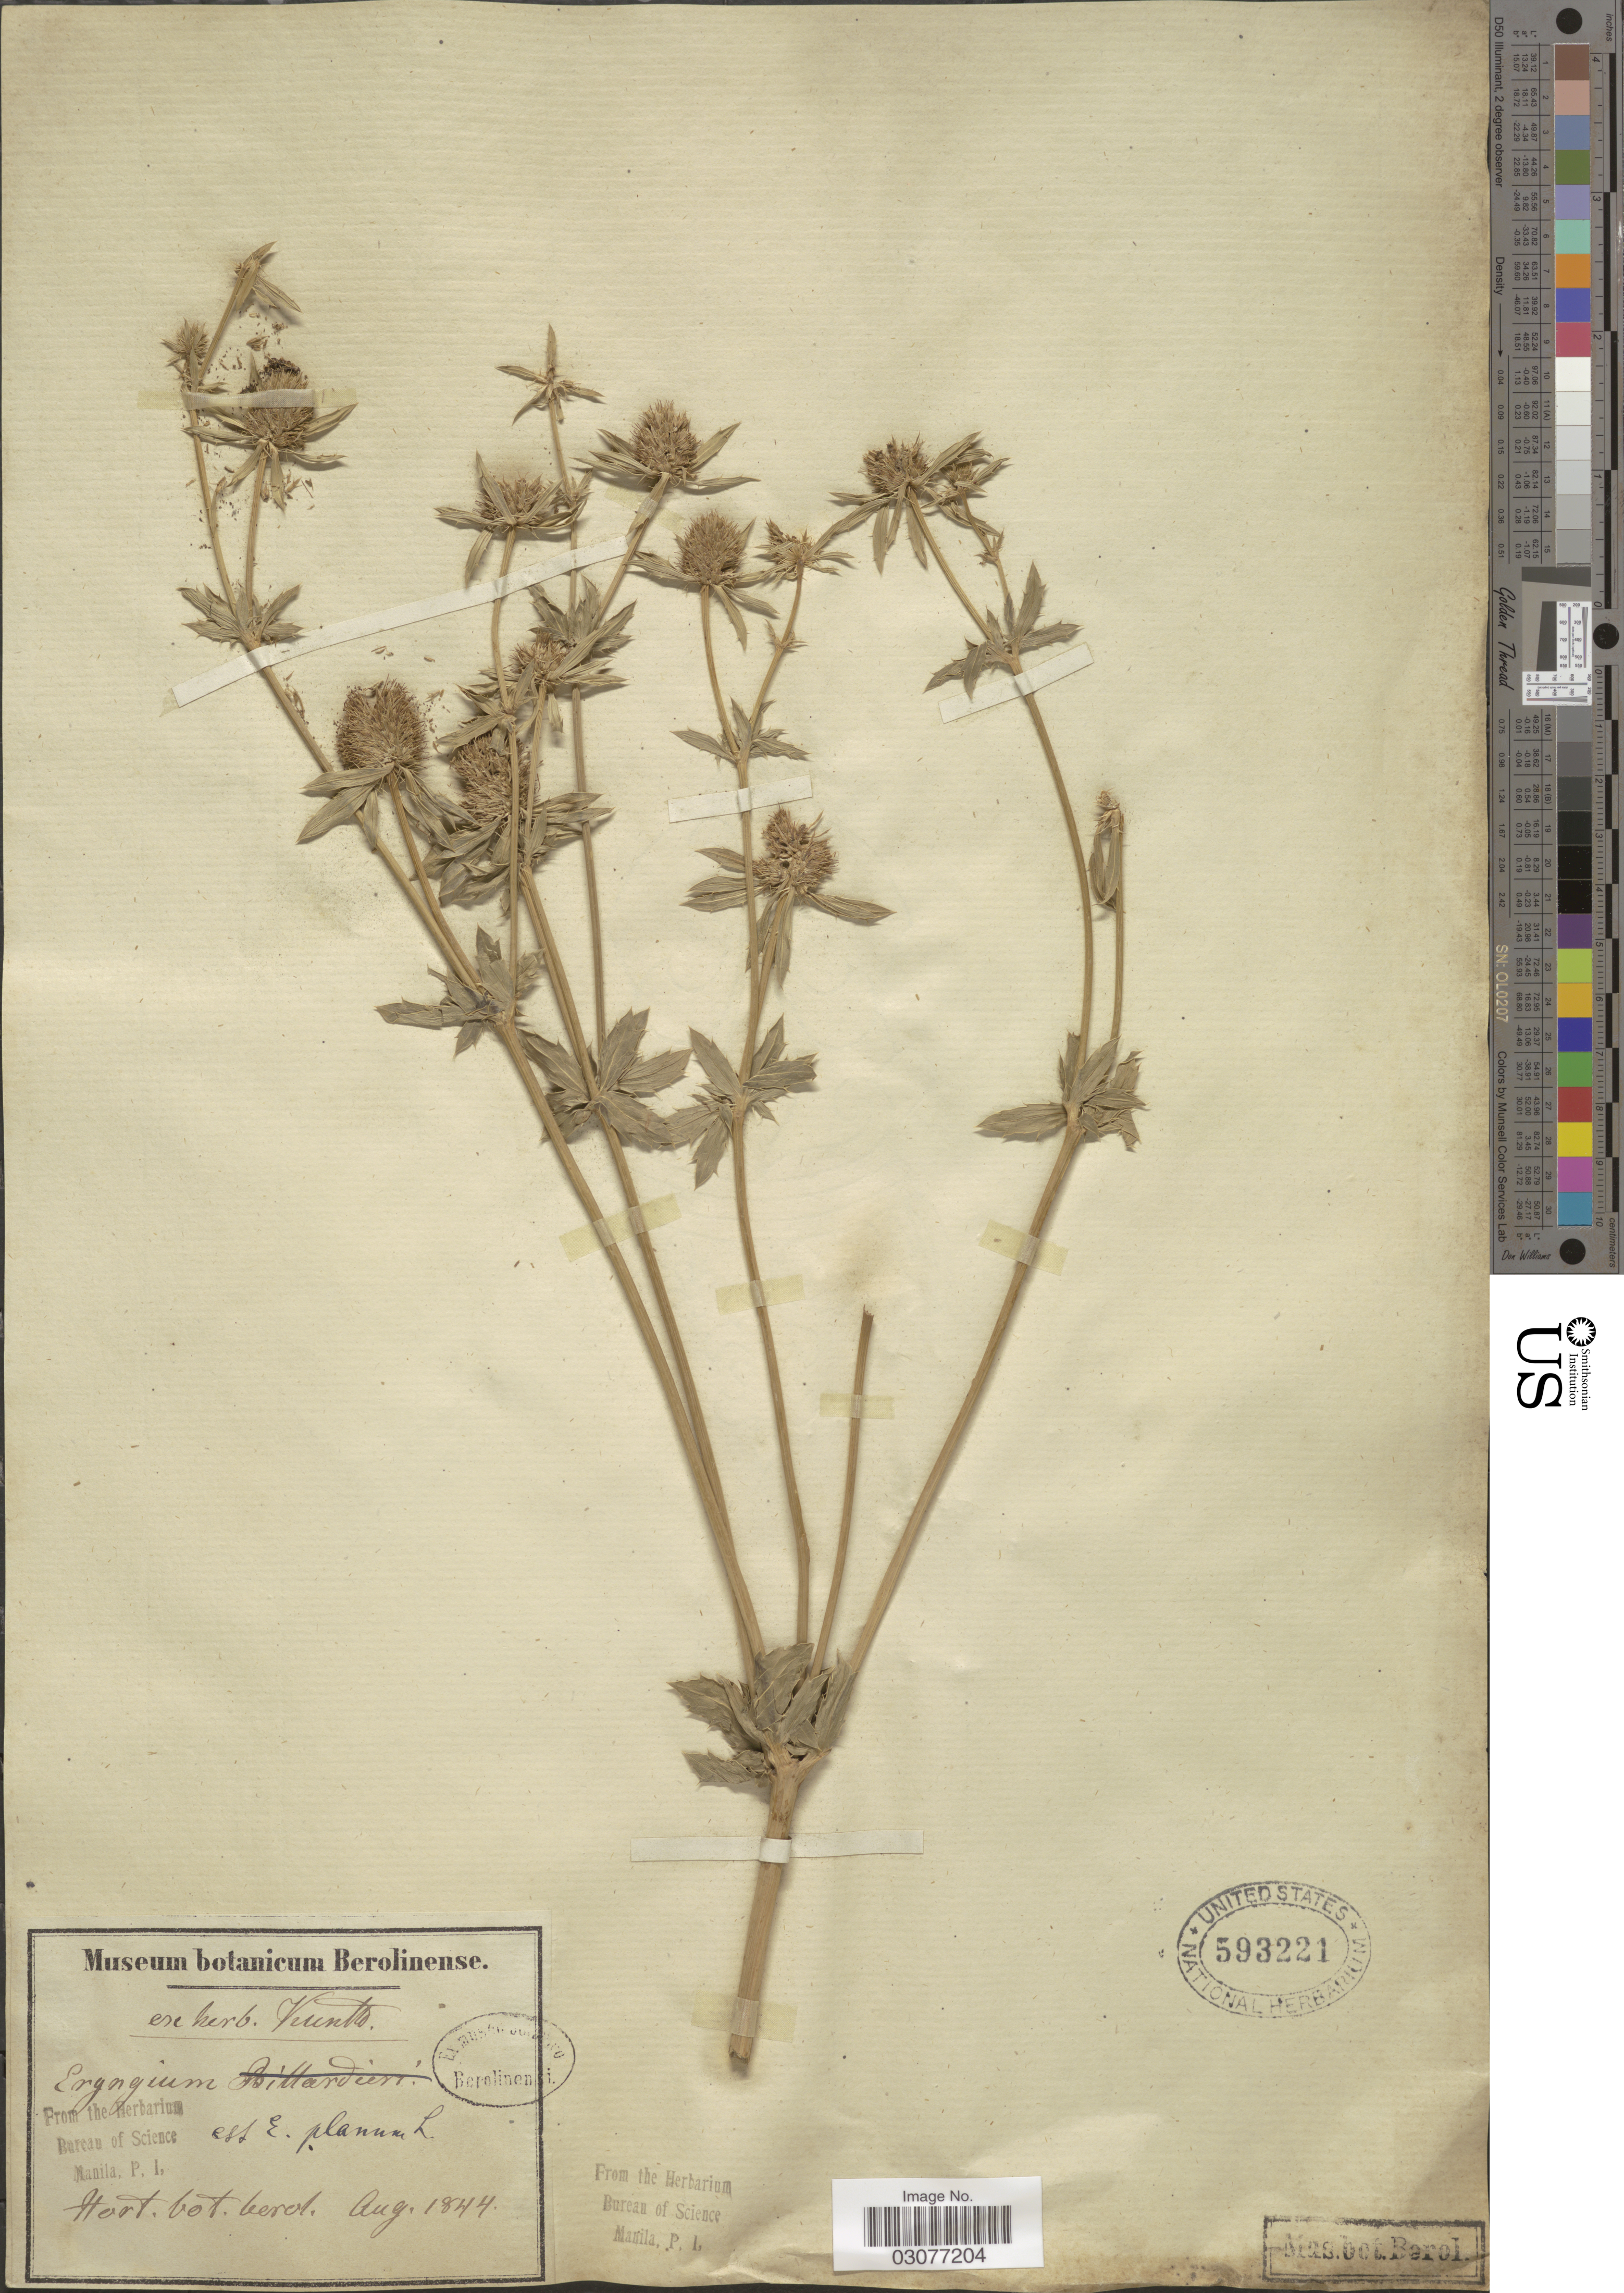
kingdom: Plantae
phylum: Tracheophyta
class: Magnoliopsida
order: Apiales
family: Apiaceae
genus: Eryngium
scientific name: Eryngium planum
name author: L.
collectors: Ex herb. Kunth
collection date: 1844-08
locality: Hort. bot. berol.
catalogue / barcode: US 593221